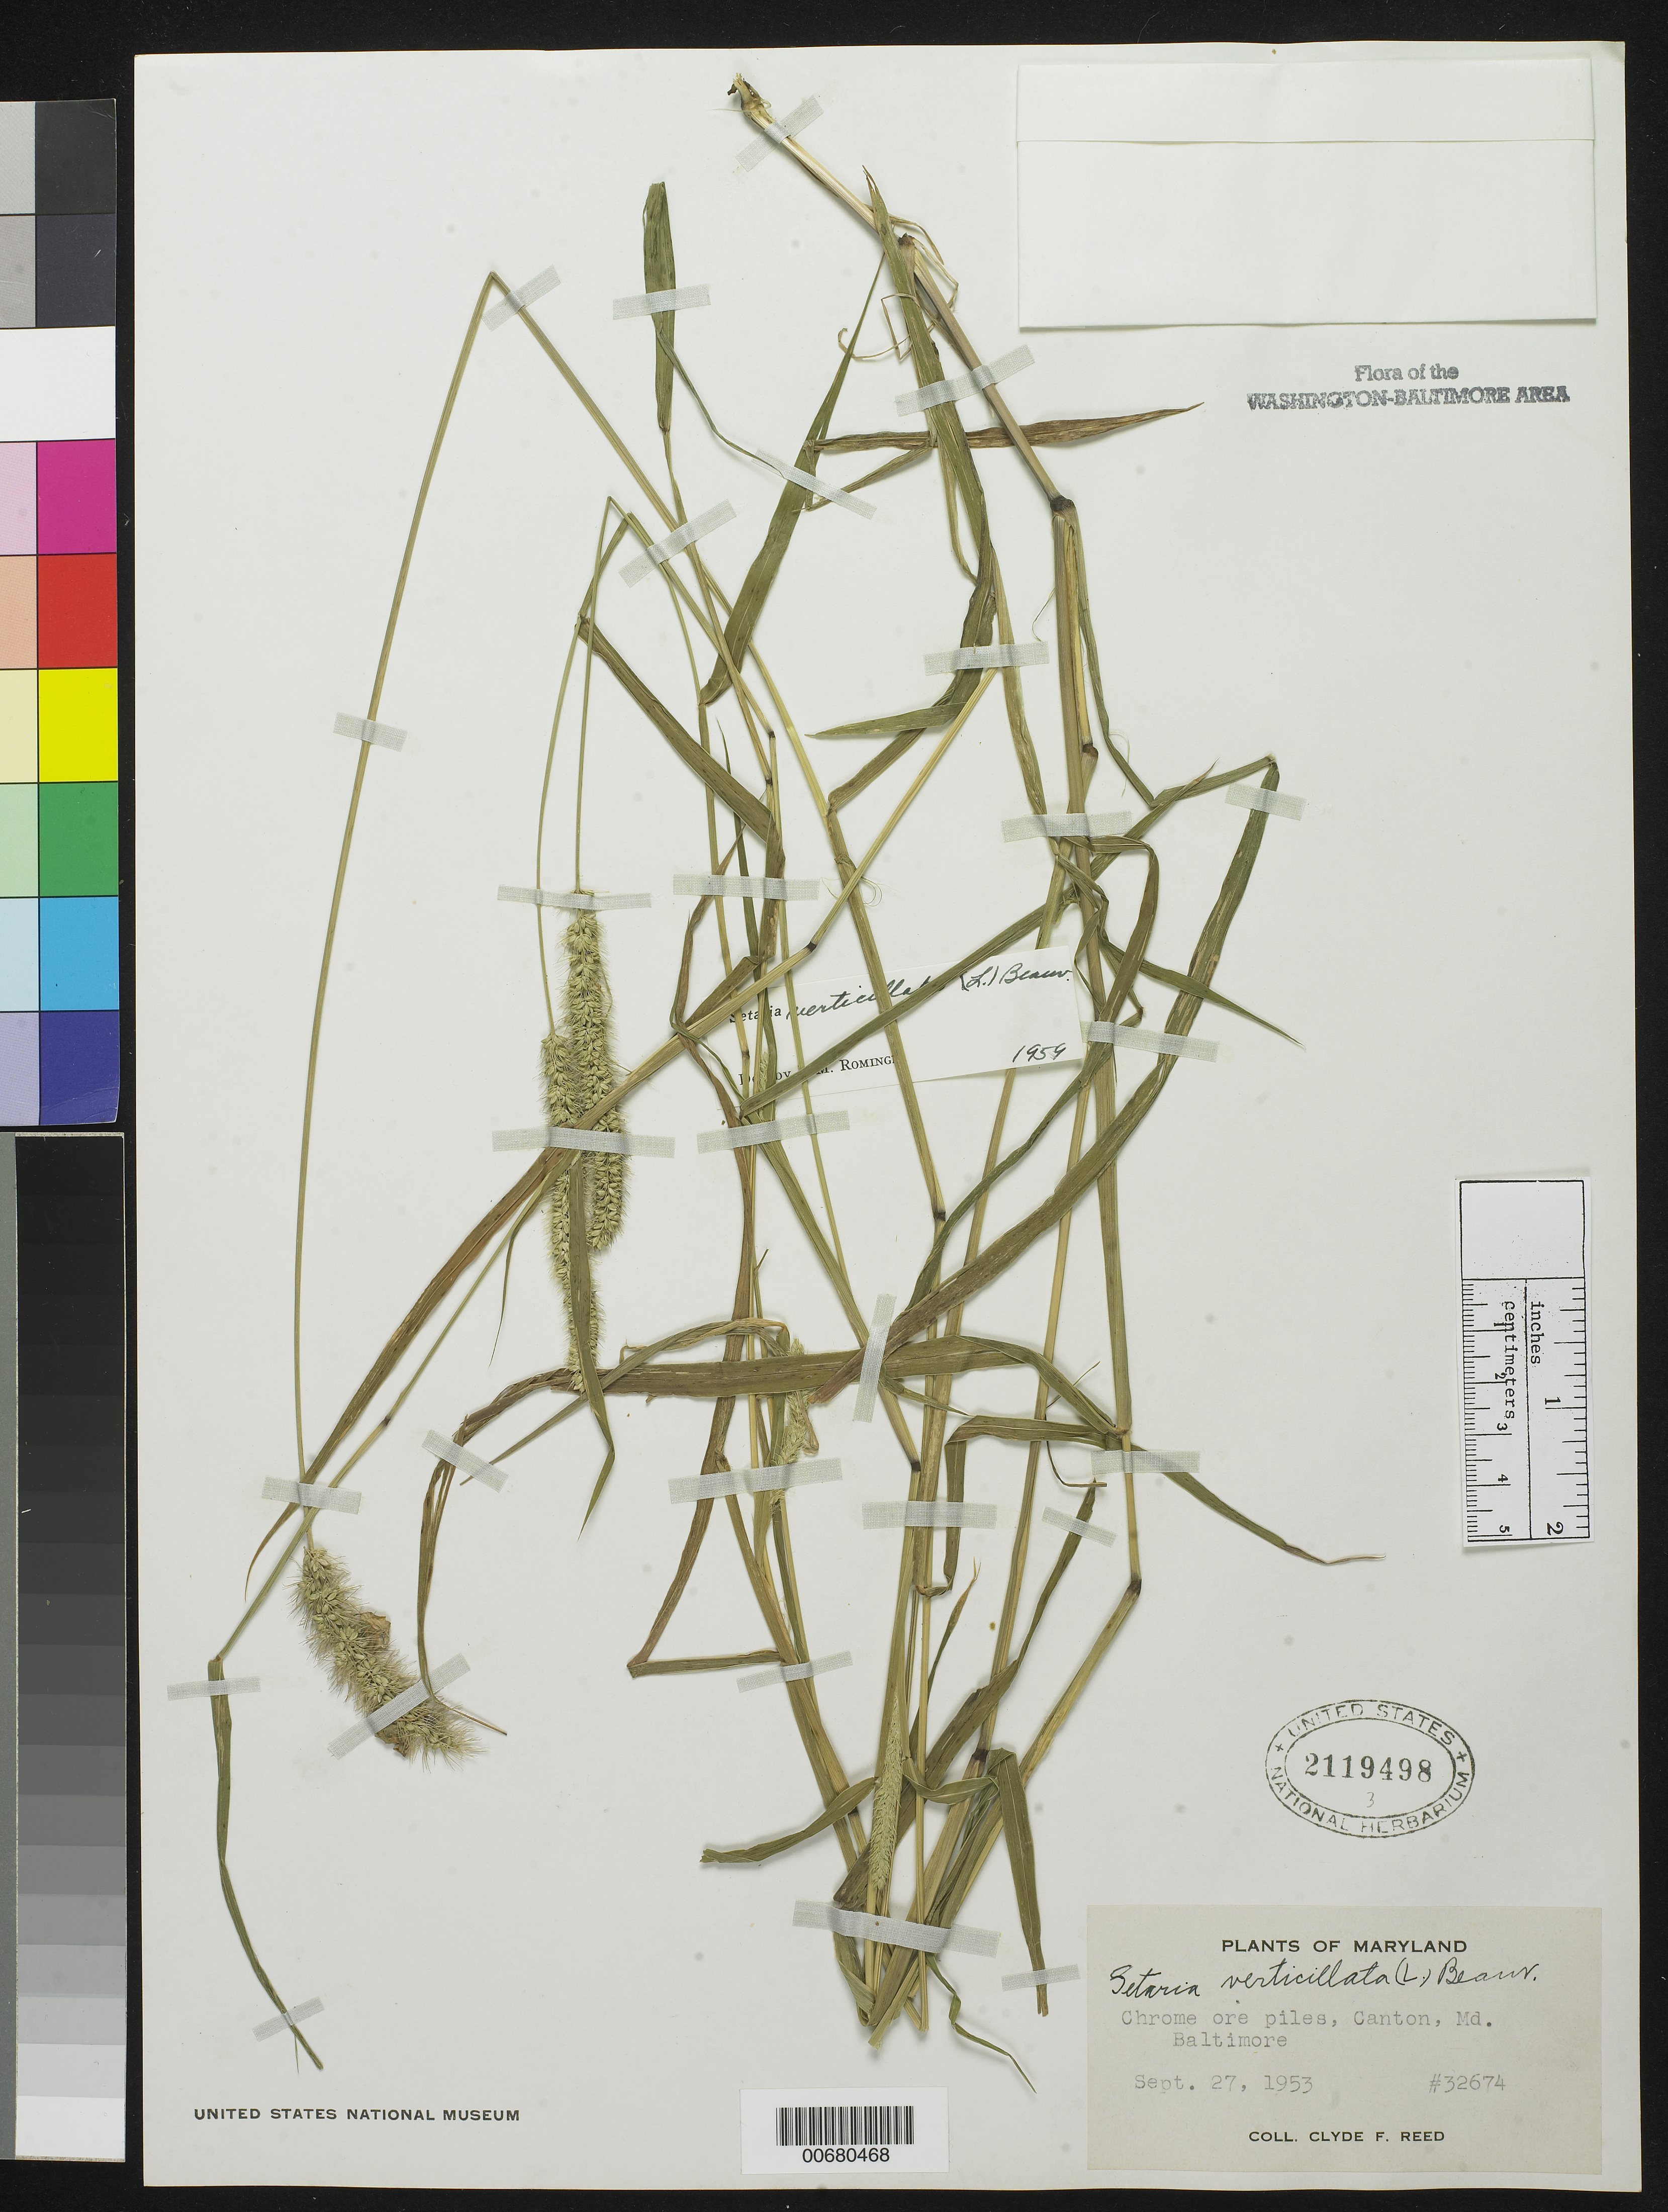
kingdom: Plantae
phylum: Tracheophyta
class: Liliopsida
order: Poales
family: Poaceae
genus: Setaria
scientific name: Setaria verticillata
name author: (L.) P. Beauv.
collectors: C. F. Reed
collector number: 32674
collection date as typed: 27 Sep 1953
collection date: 1953-09-27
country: United States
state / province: Maryland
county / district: City of Baltimore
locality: Canton, Chrome Ore Piles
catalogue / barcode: US 2119498